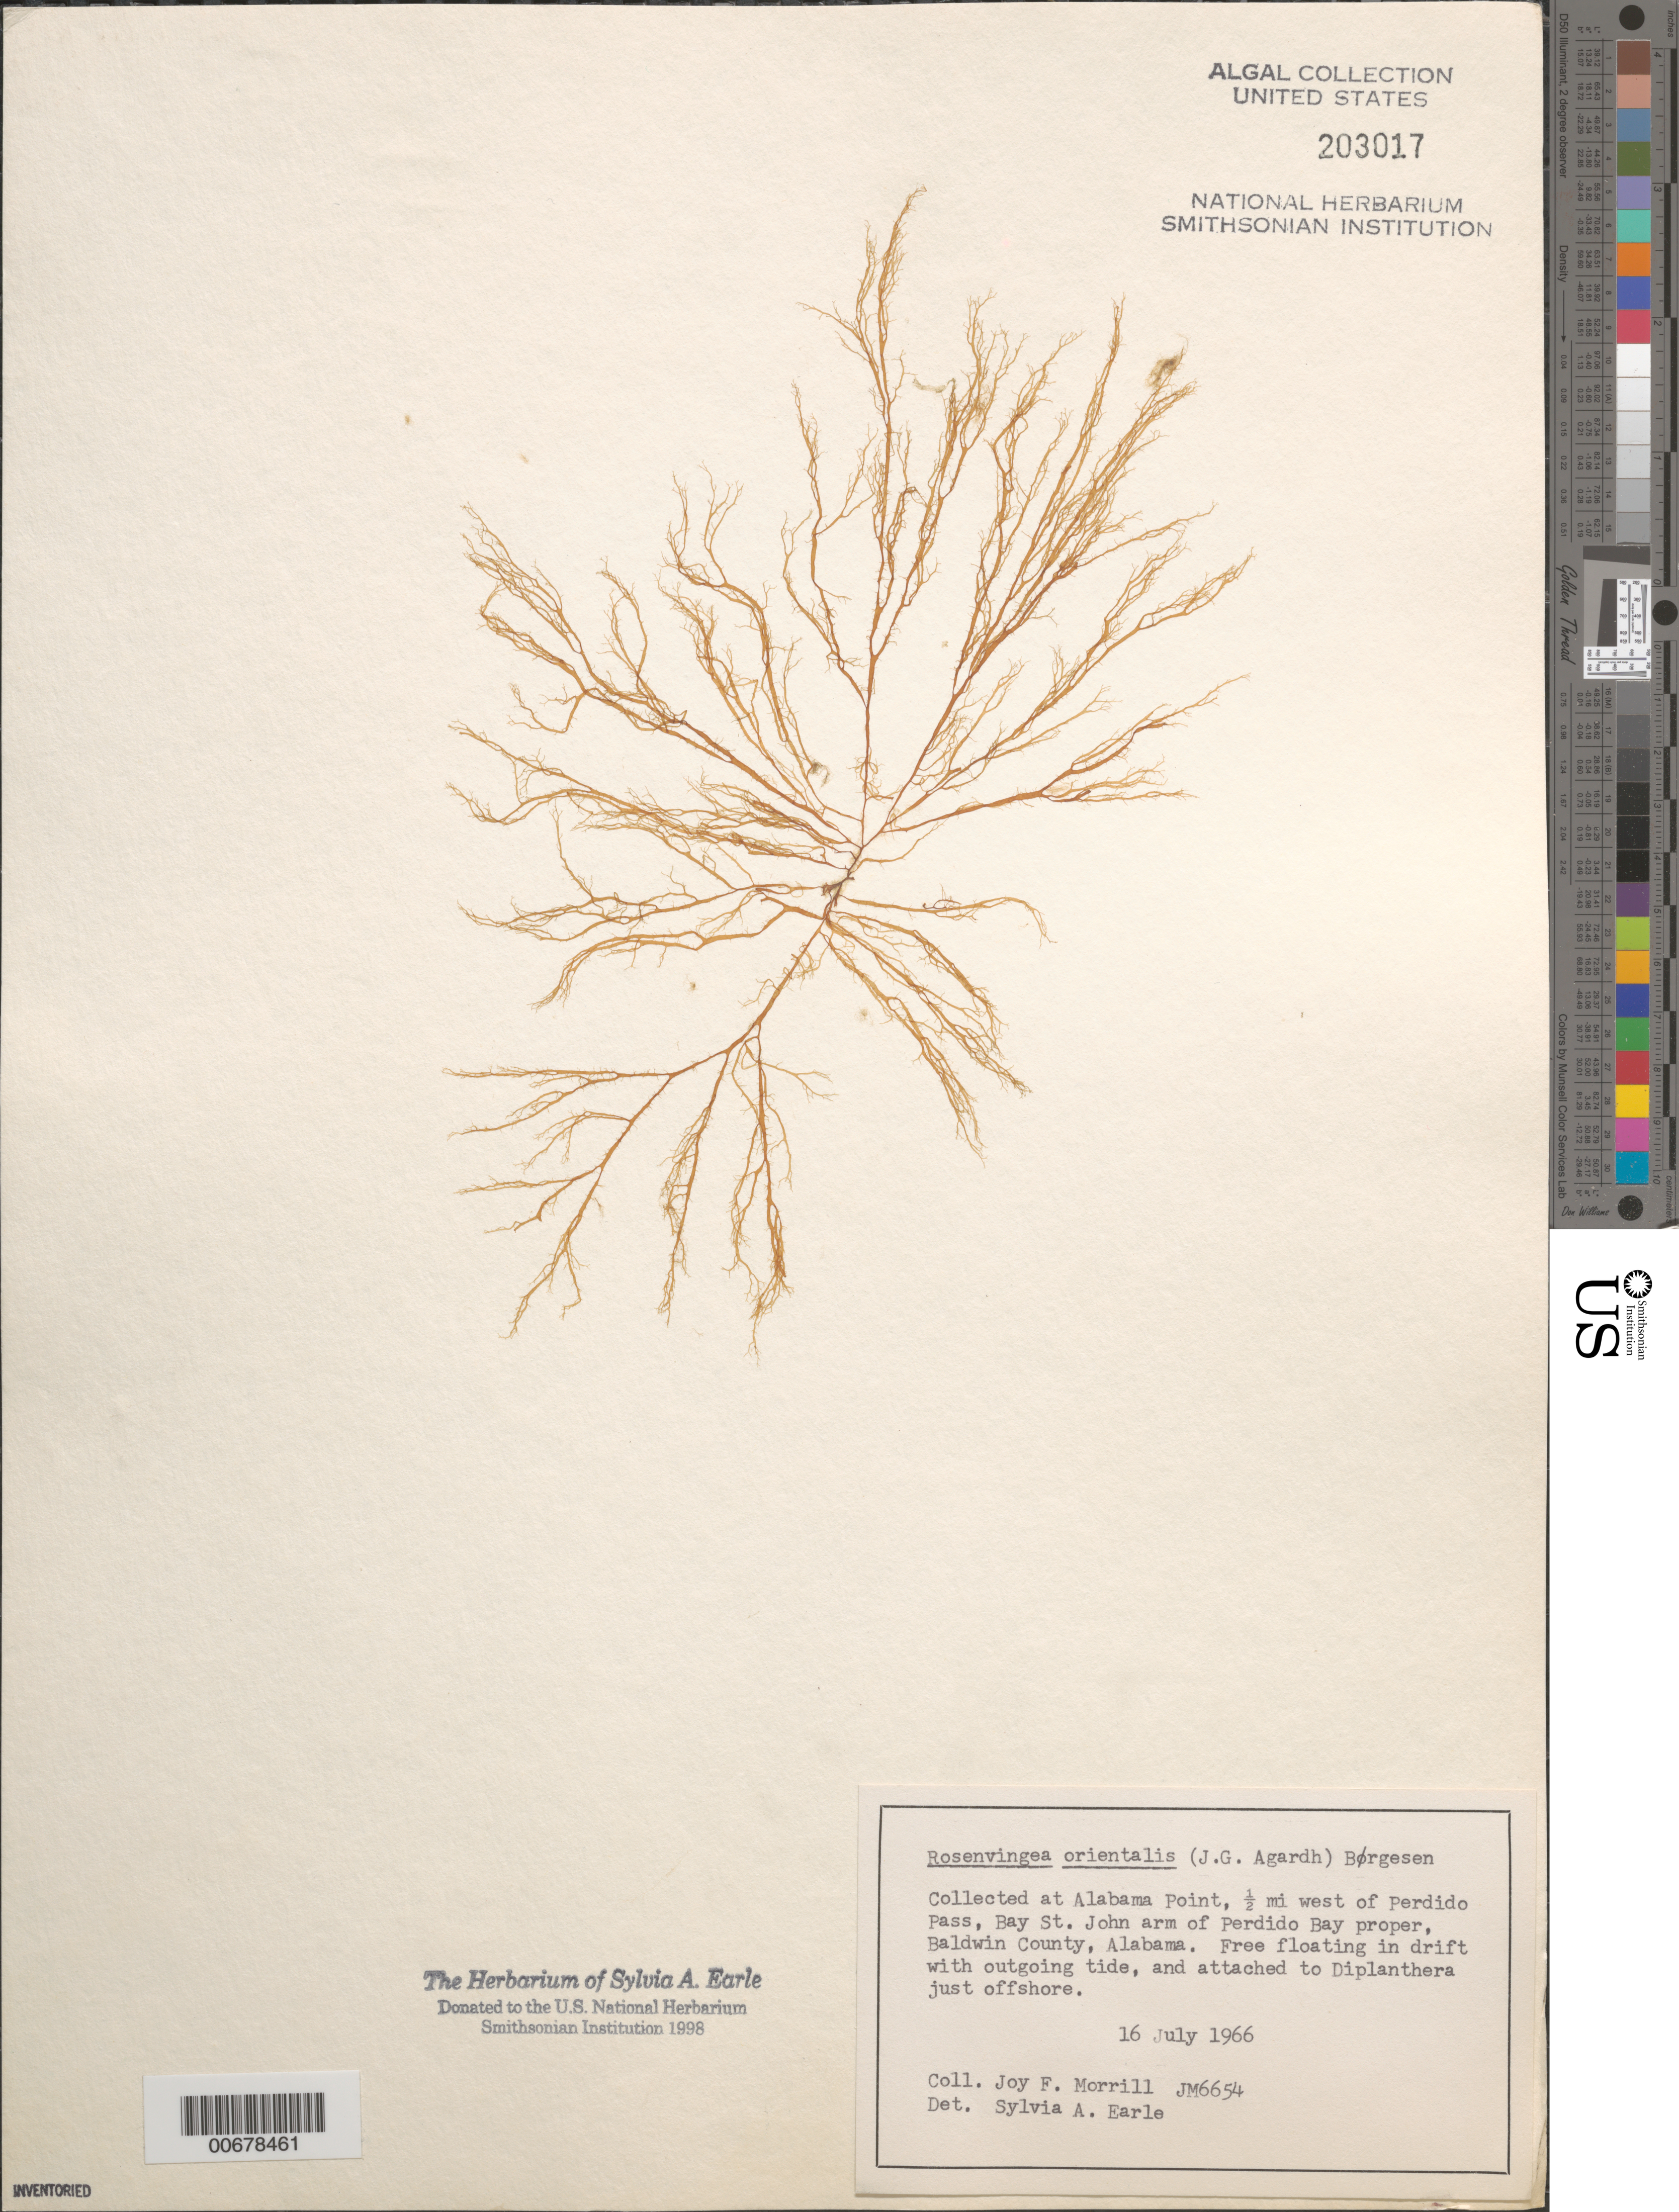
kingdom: Chromista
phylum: Ochrophyta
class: Phaeophyceae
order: Scytosiphonales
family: Scytosiphonaceae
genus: Rosenvingea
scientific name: Rosenvingea orientalis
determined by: Earle, S. A.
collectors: J. Morrill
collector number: JM 6654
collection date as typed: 16 Jul 1966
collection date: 1966-07-16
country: United States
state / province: Alabama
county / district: Baldwin County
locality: Alabama Point, 1/2 mile west of Perdido Pass, Bay St. John arm of Perdido Bay proper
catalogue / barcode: US 203017